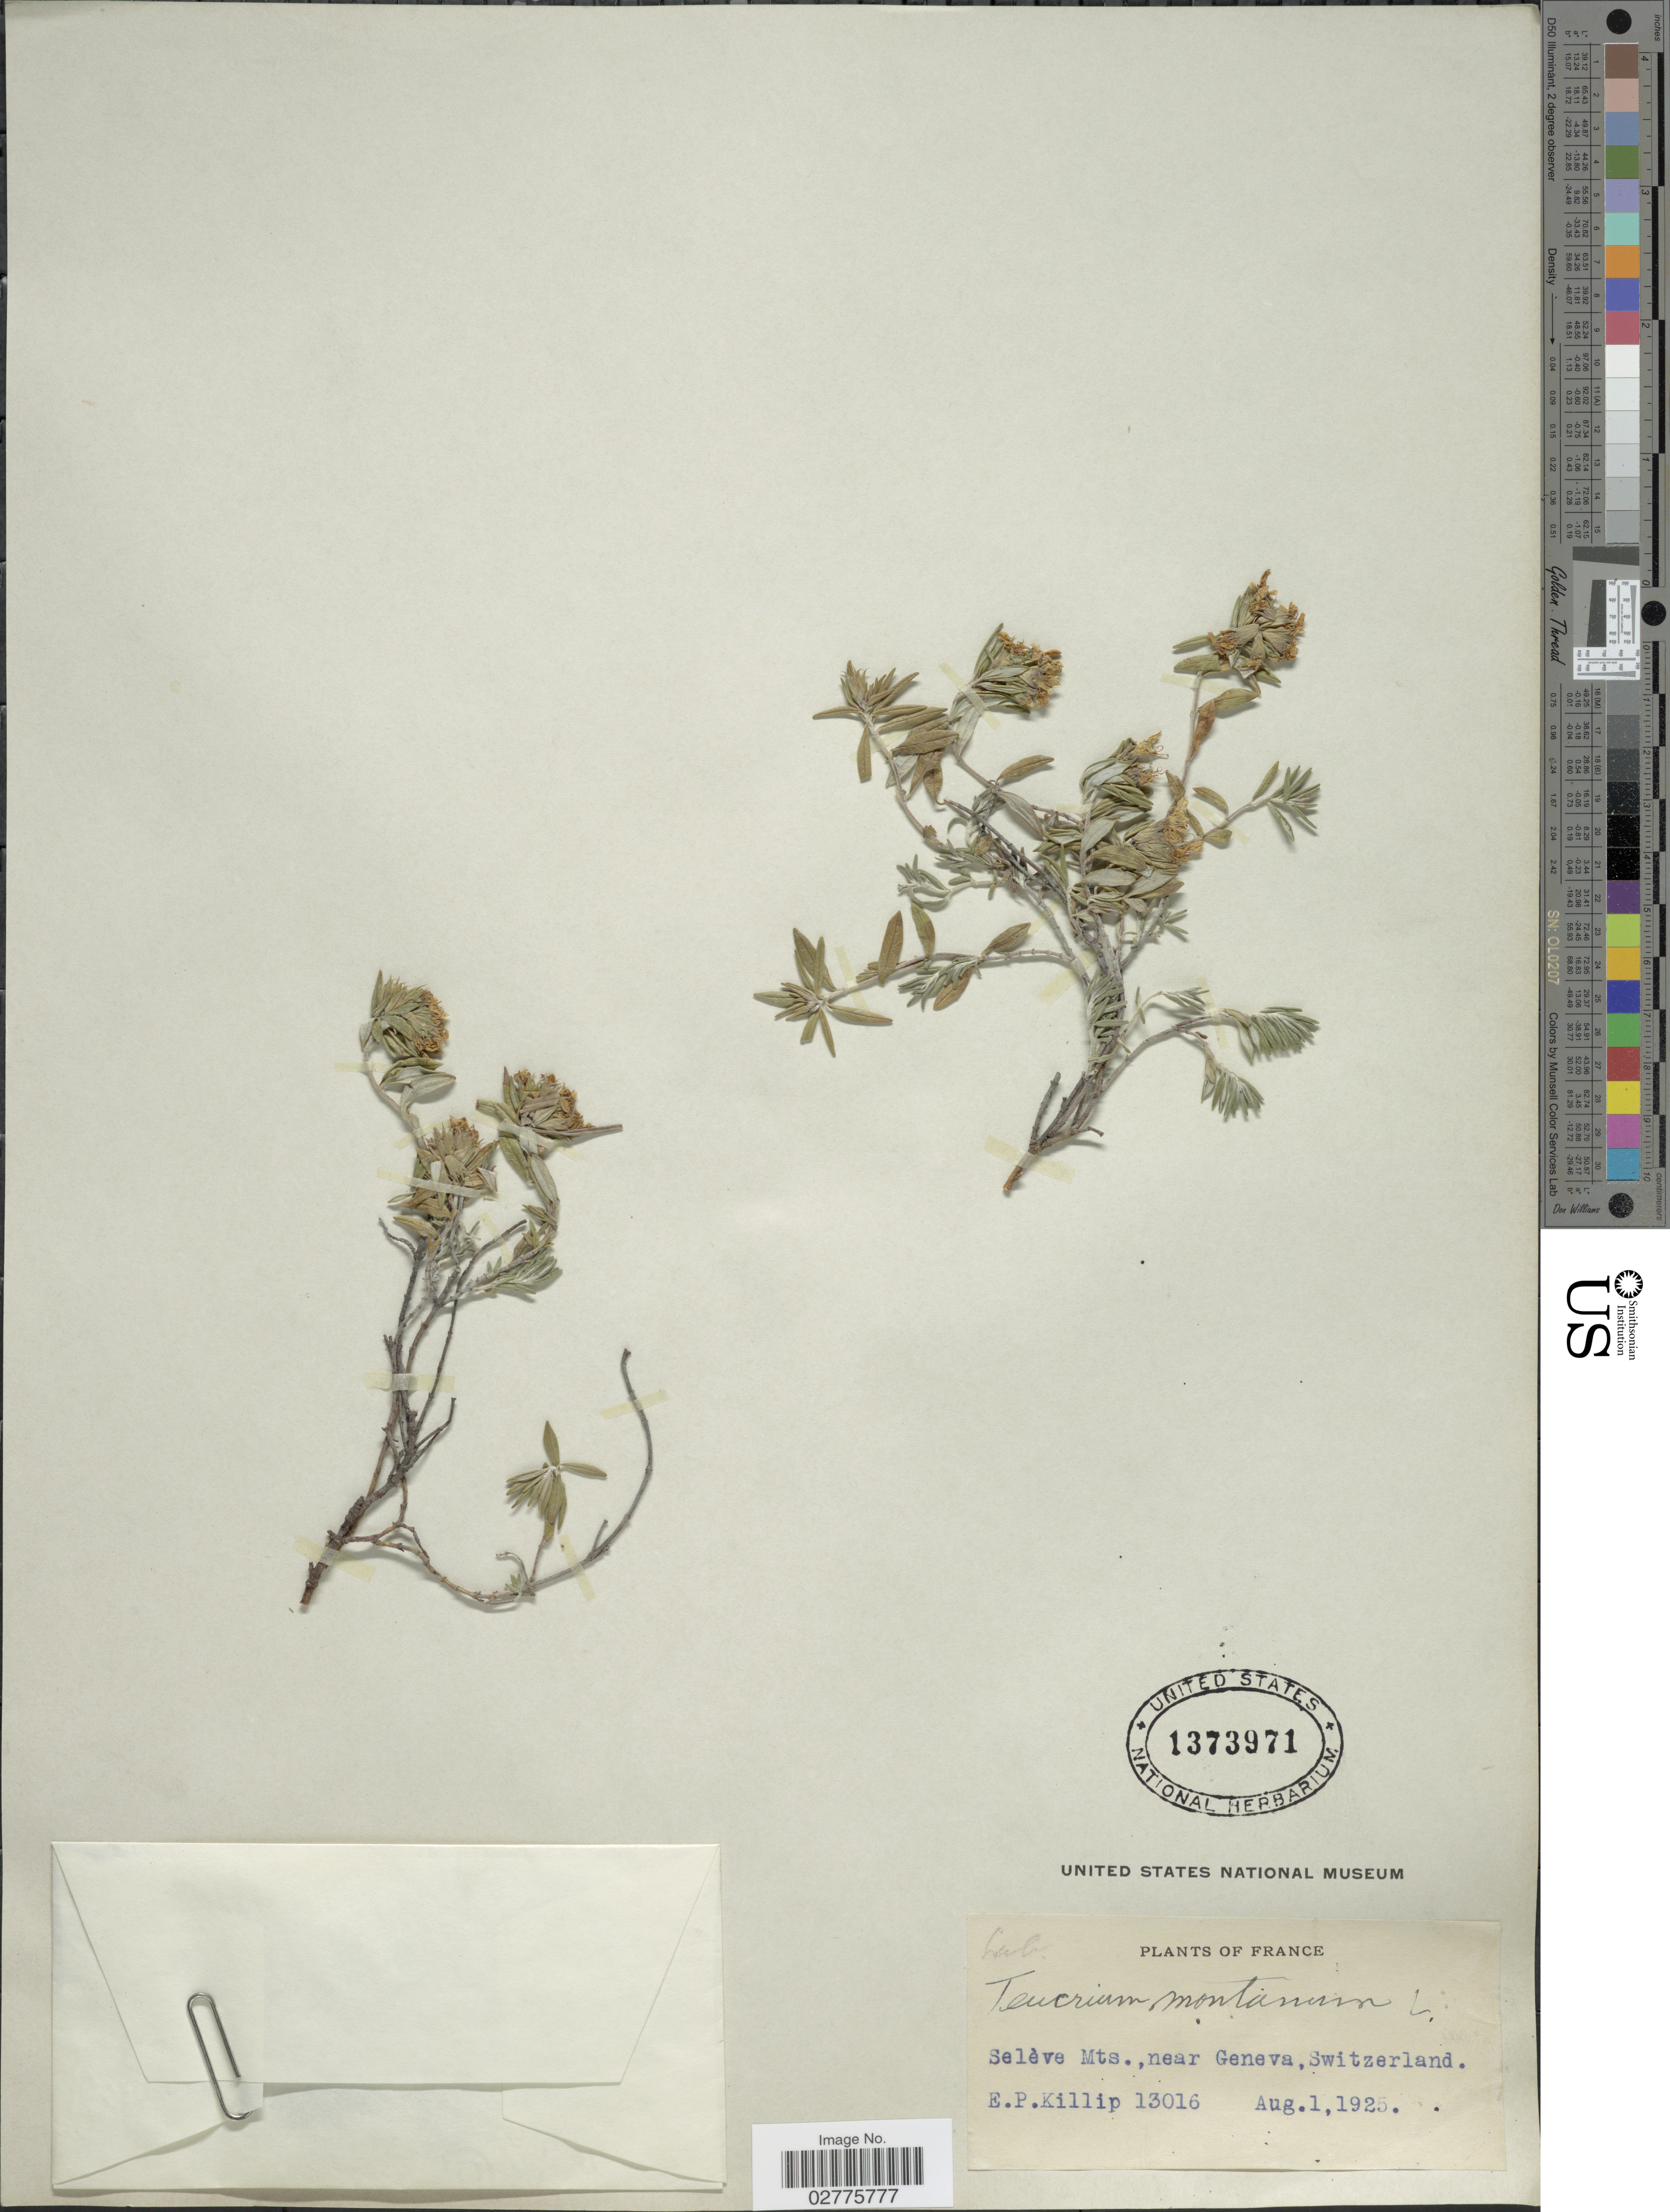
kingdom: Plantae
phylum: Tracheophyta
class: Magnoliopsida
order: Lamiales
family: Lamiaceae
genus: Teucrium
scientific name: Teucrium montanum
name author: L.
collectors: E. P. Killip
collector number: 13016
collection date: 1925-08-01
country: Switzerland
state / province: Genève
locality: Selève Mts., near Geneva.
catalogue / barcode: US 1373971